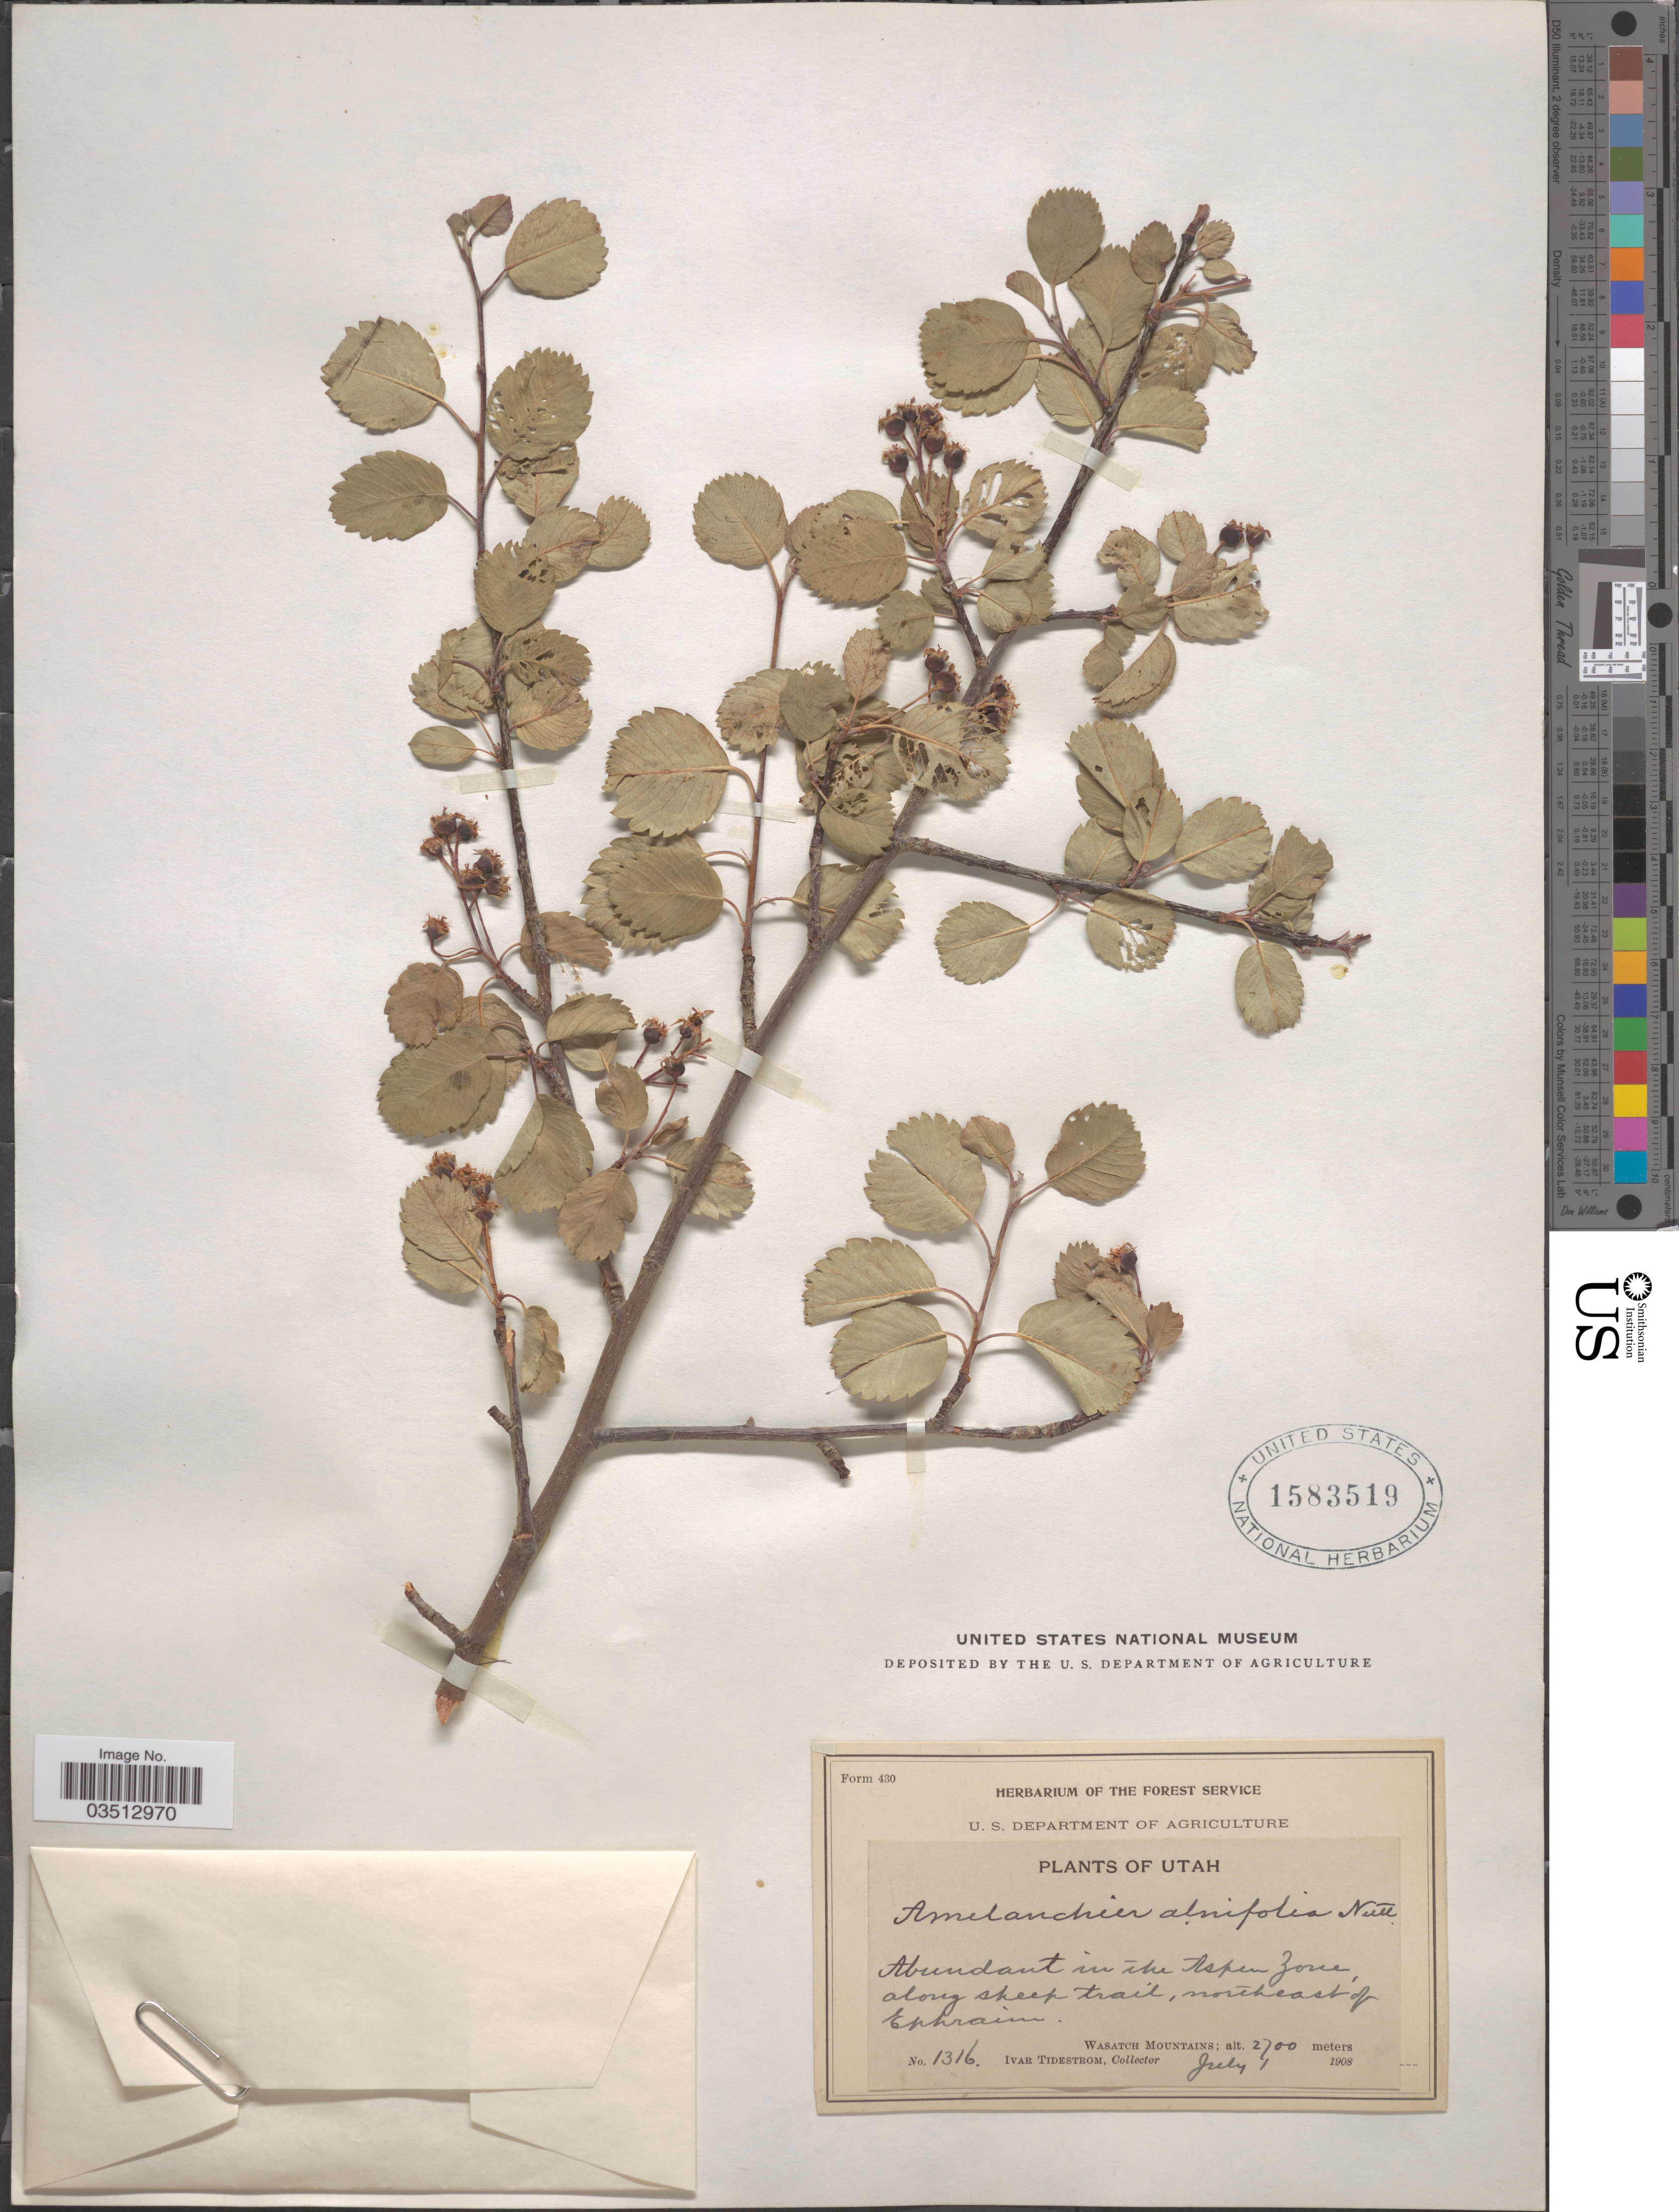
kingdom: Plantae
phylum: Tracheophyta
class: Magnoliopsida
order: Rosales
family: Rosaceae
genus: Amelanchier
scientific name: Amelanchier sp.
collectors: I. F. Tidestrom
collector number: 1316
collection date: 1908-07-01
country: United States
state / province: Utah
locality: Aspen Zone, along sheep trail, northeast of Ephraim. Wasatch Mountains.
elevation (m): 2700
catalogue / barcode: US 1583519